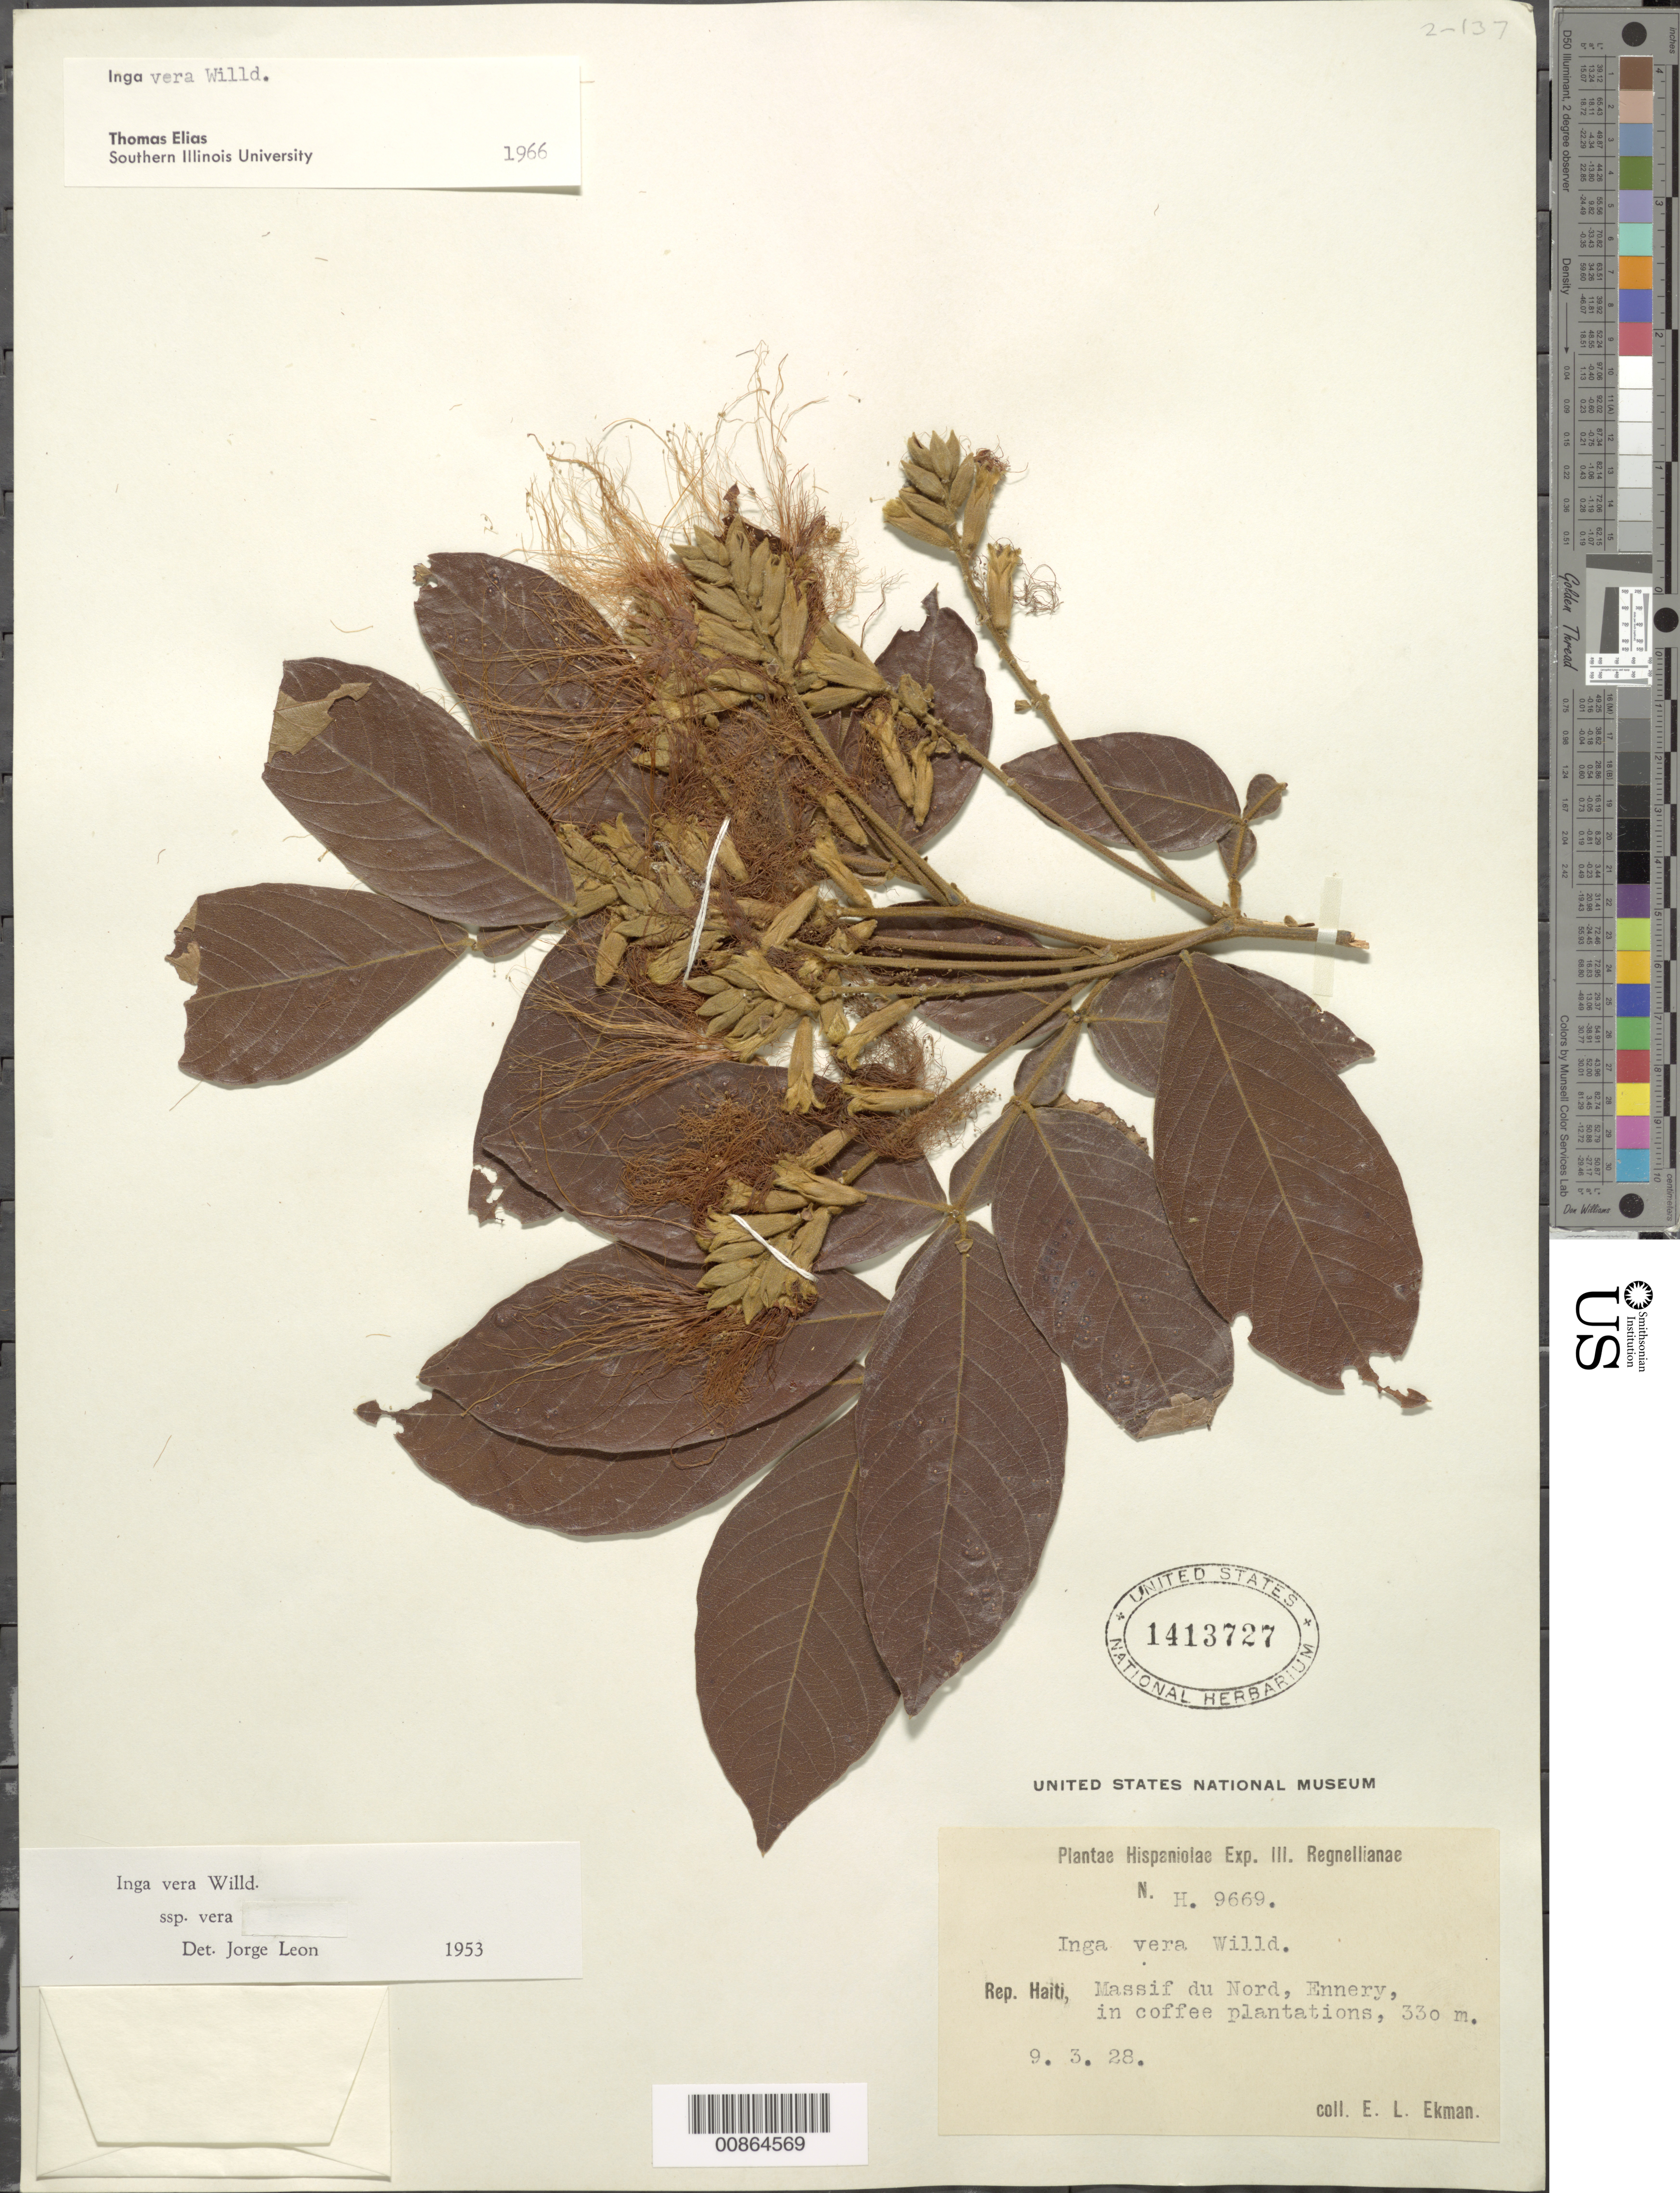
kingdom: Plantae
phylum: Tracheophyta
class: Magnoliopsida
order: Fabales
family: Fabaceae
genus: Inga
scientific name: Inga vera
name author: Willd.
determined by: Elias, T., (SIU), Southern Illinois University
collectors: E. L. Ekman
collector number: H 9669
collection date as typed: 09 Mar 1928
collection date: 1928-03-09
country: Haiti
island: Hispaniola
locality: Massif du Nord, Ennery.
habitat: In coffee plantations.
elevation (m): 330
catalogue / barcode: US 1413727